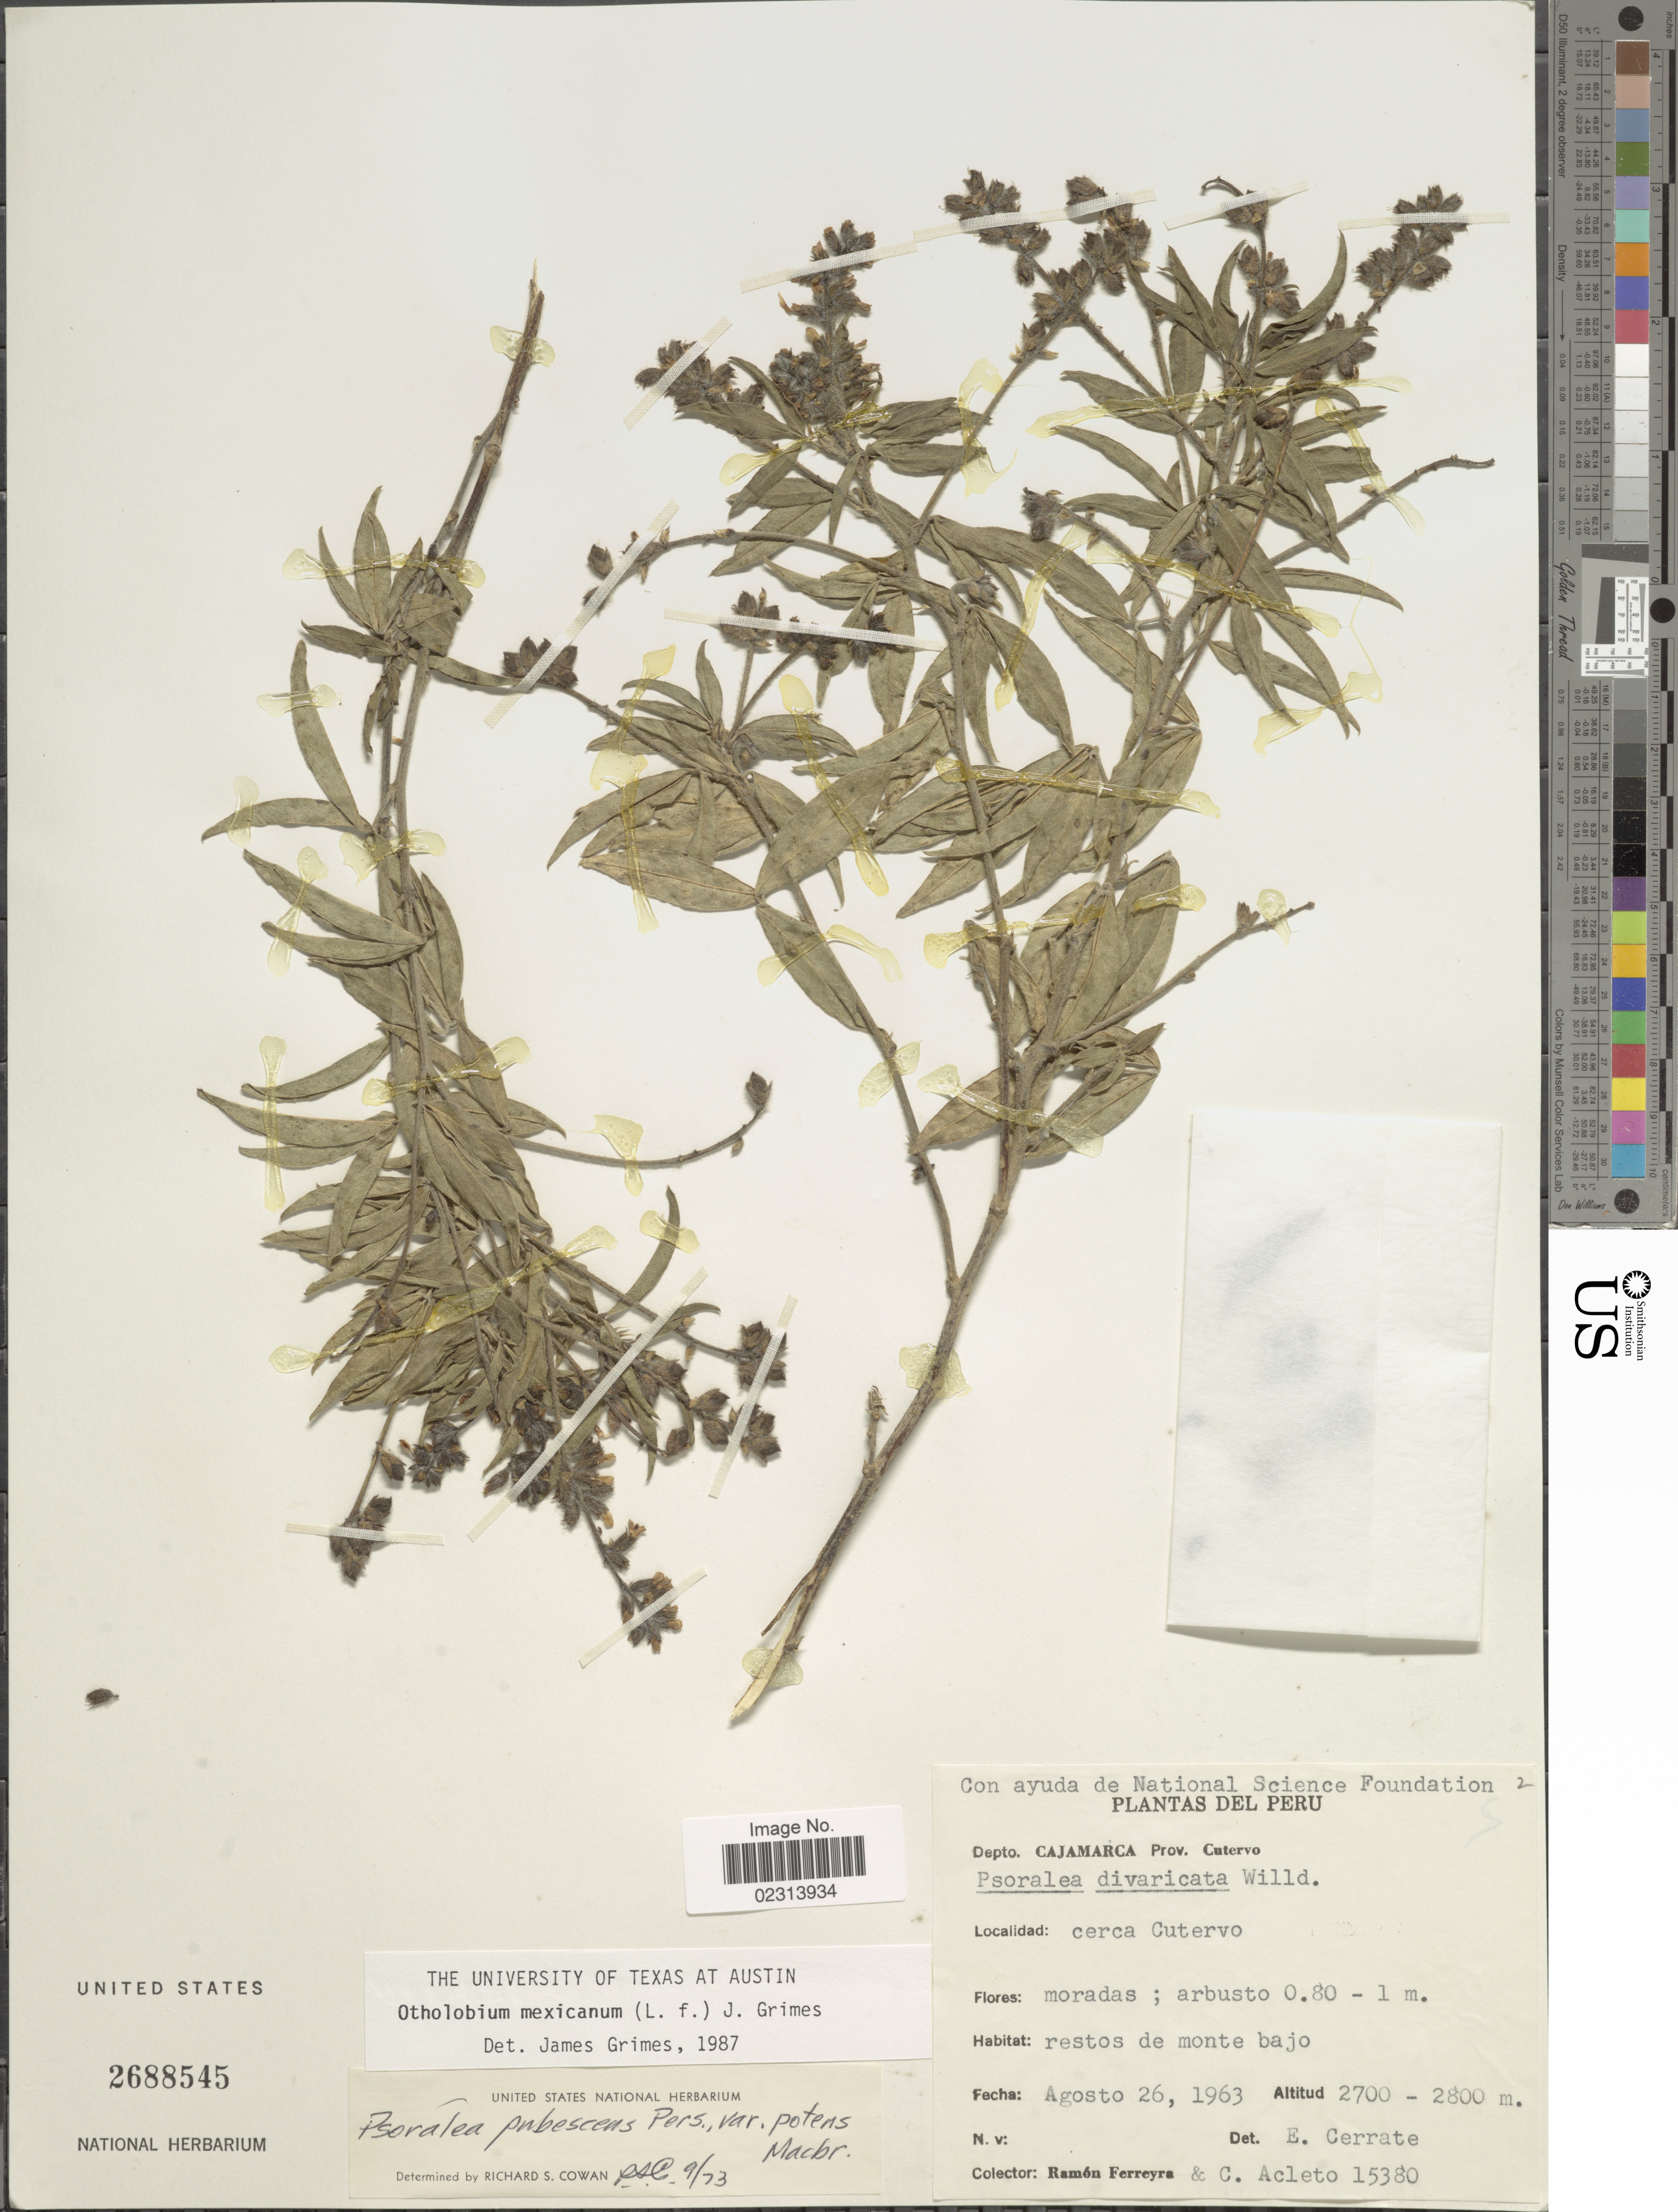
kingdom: Plantae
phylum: Tracheophyta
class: Magnoliopsida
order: Fabales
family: Fabaceae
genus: Otholobium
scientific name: Otholobium mexicanum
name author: (L. f.) J.W. Grimes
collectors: R. A. Ferreyra & C. Acleto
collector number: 15380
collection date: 1963-09-26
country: Peru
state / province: Cajamarca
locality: Depto. Cajamarca, Prov. Cutervo, Cerca Cutervo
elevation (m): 2700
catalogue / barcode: US 2688545